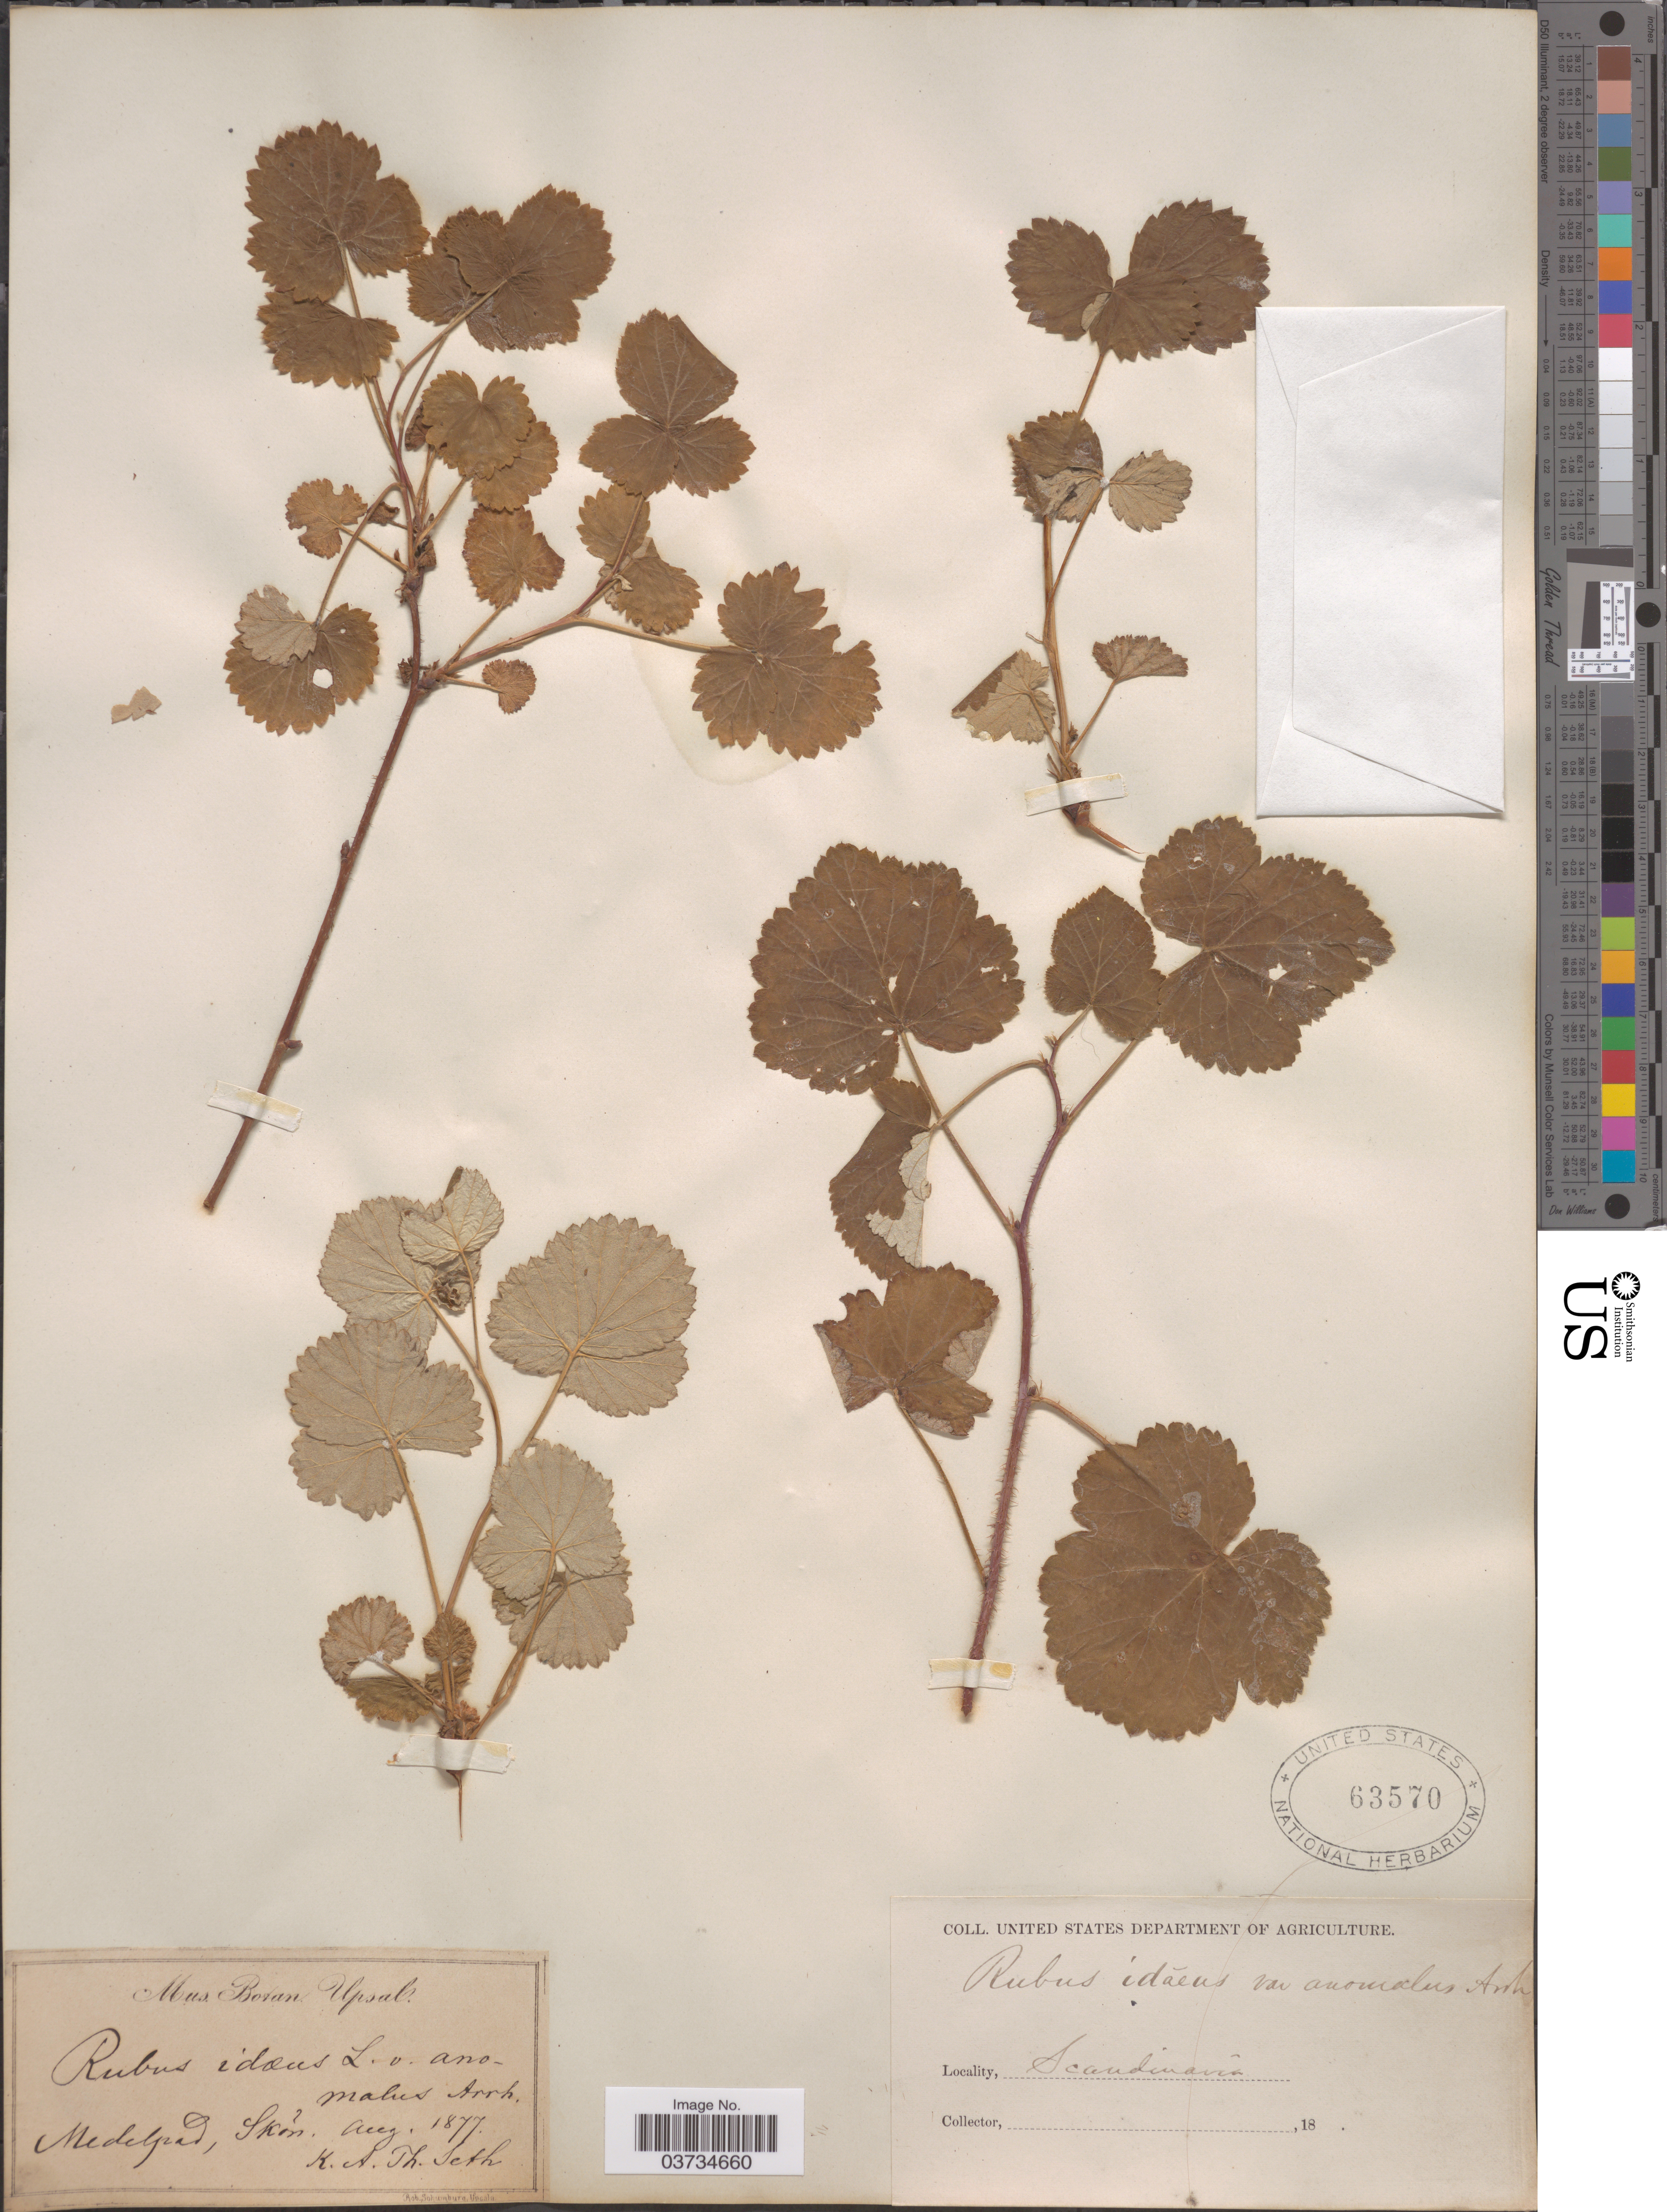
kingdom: Plantae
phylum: Tracheophyta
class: Magnoliopsida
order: Rosales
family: Rosaceae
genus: Rubus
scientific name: Rubus idaeus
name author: L.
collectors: K. A. Seth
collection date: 1877-08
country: Sweden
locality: Scandinavia. Medelpad, Skón.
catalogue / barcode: US 63570